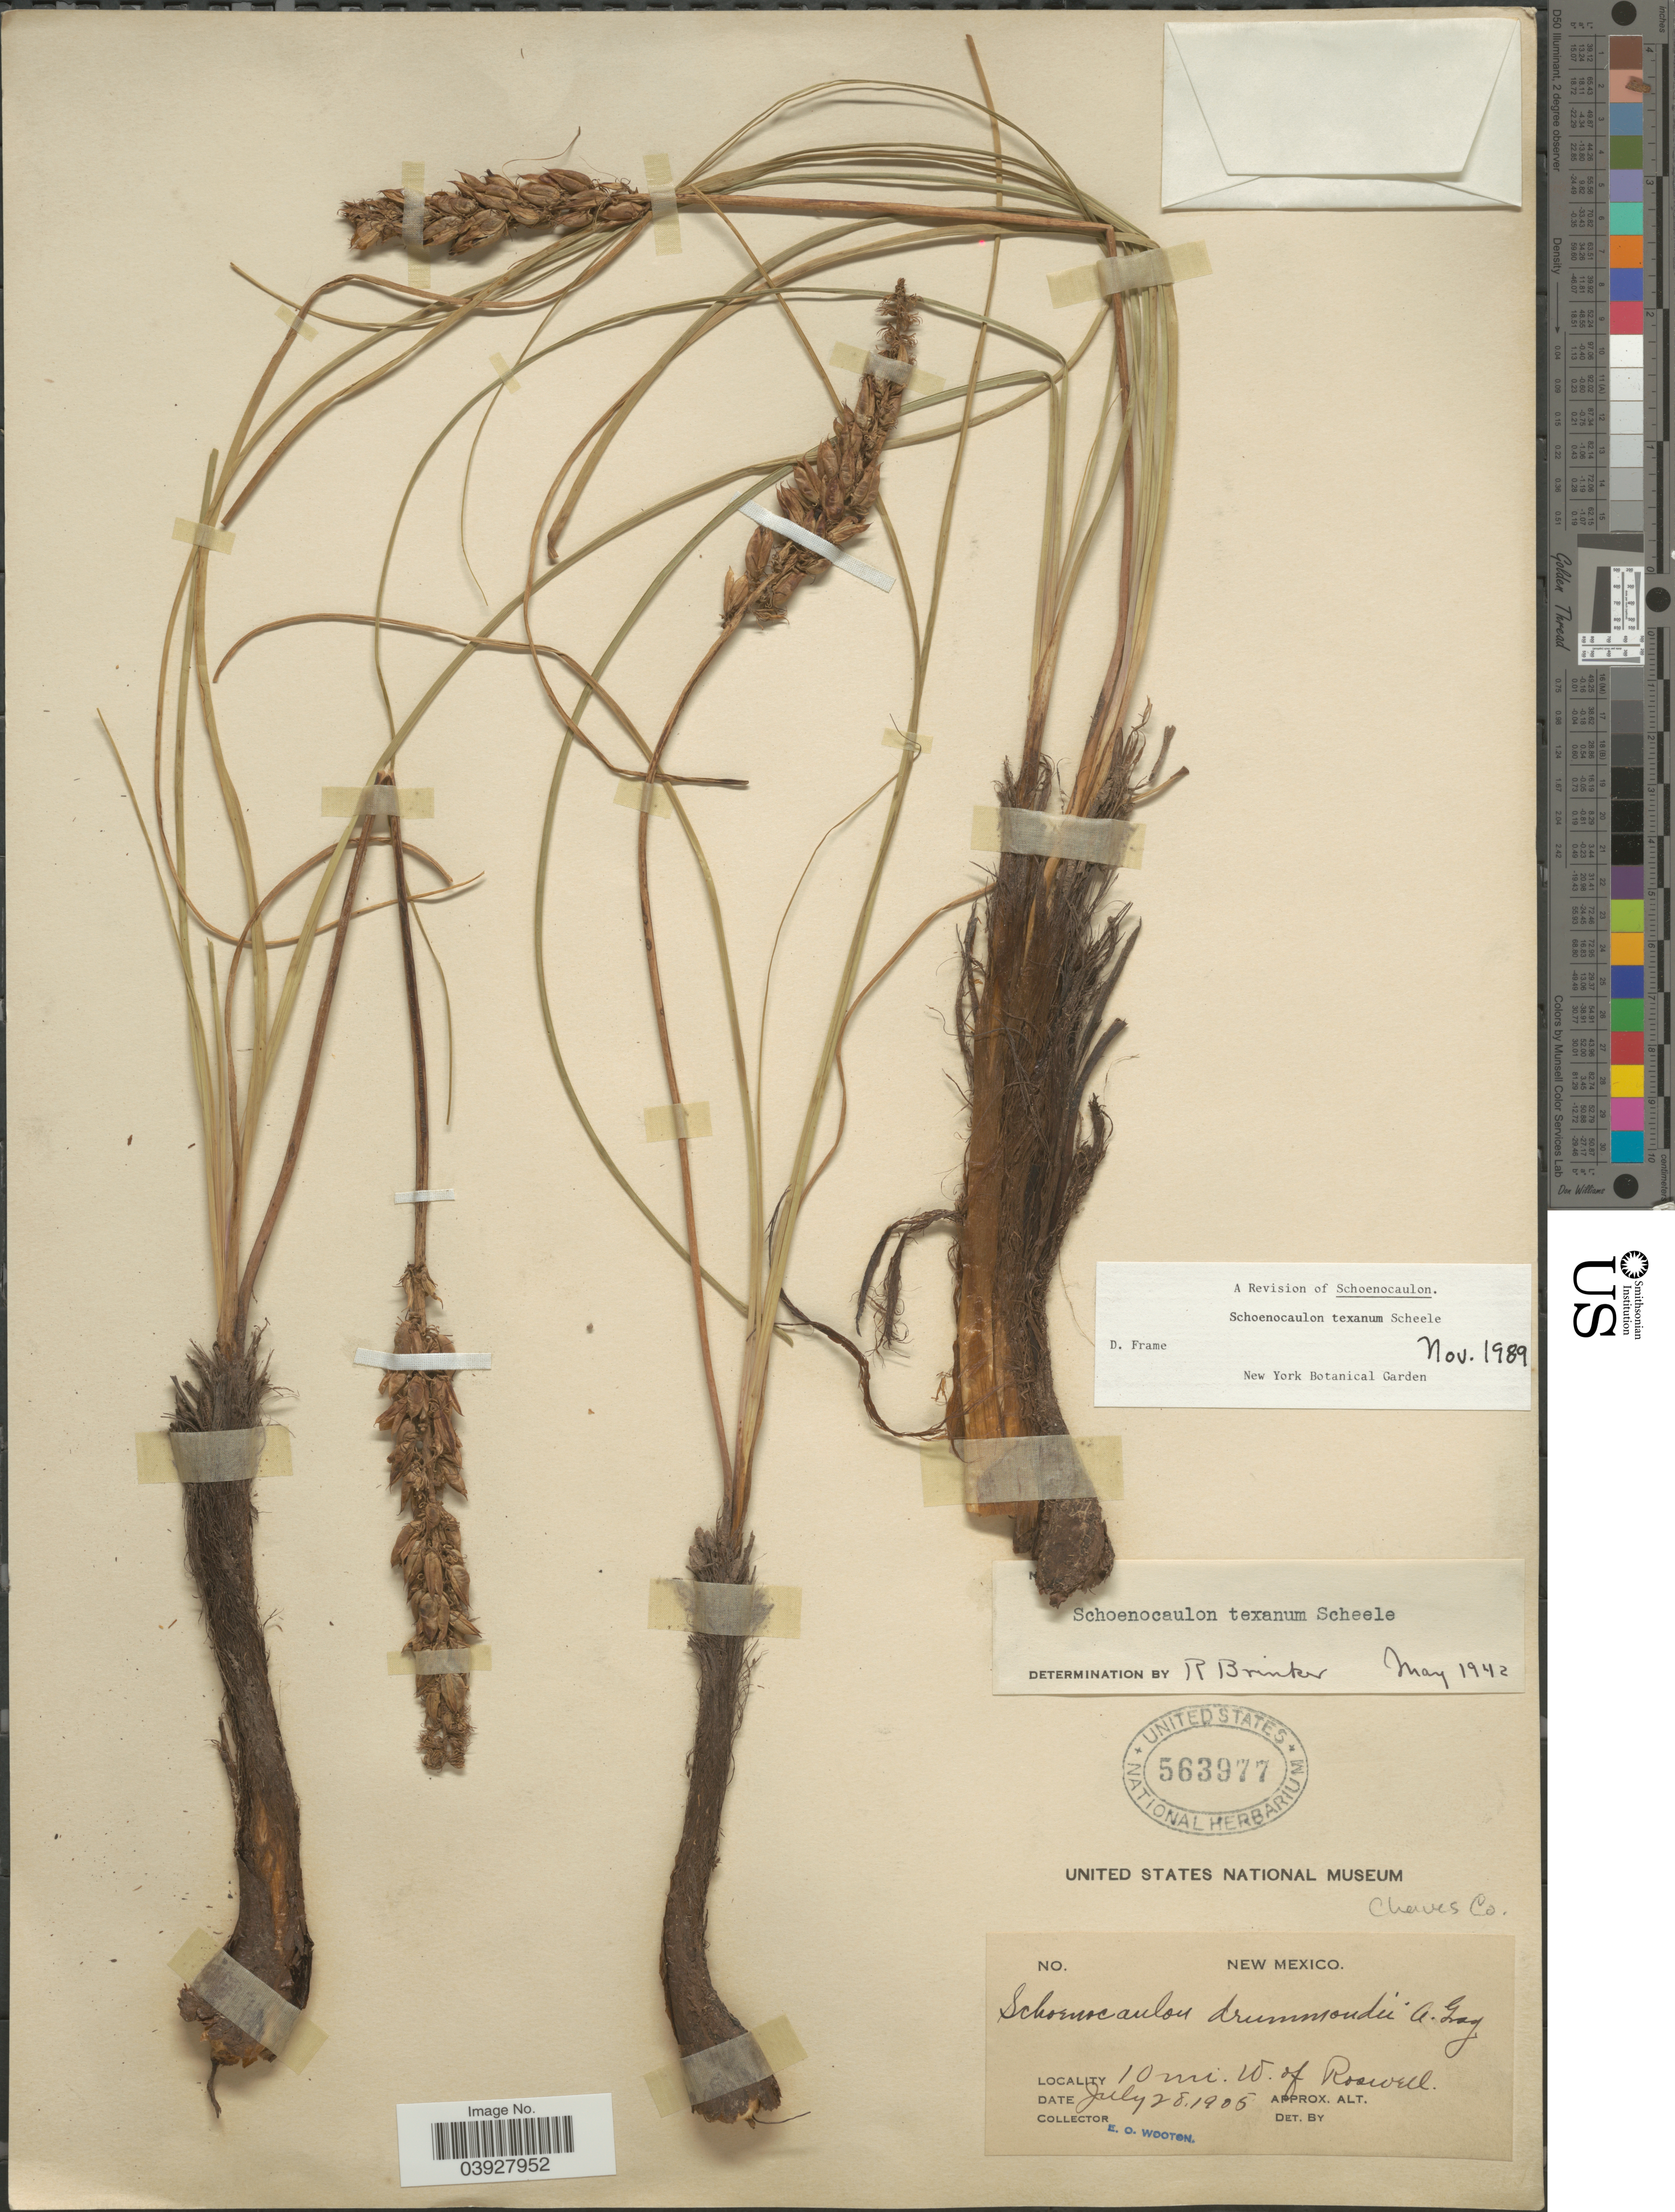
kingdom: Plantae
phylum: Tracheophyta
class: Liliopsida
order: Liliales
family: Melanthiaceae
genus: Schoenocaulon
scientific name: Schoenocaulon texanum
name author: Scheele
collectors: E. O. Wooton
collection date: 1905-07-28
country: United States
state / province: New Mexico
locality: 10 mi. W. of Roswell. Chaves Co.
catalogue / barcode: US 563977